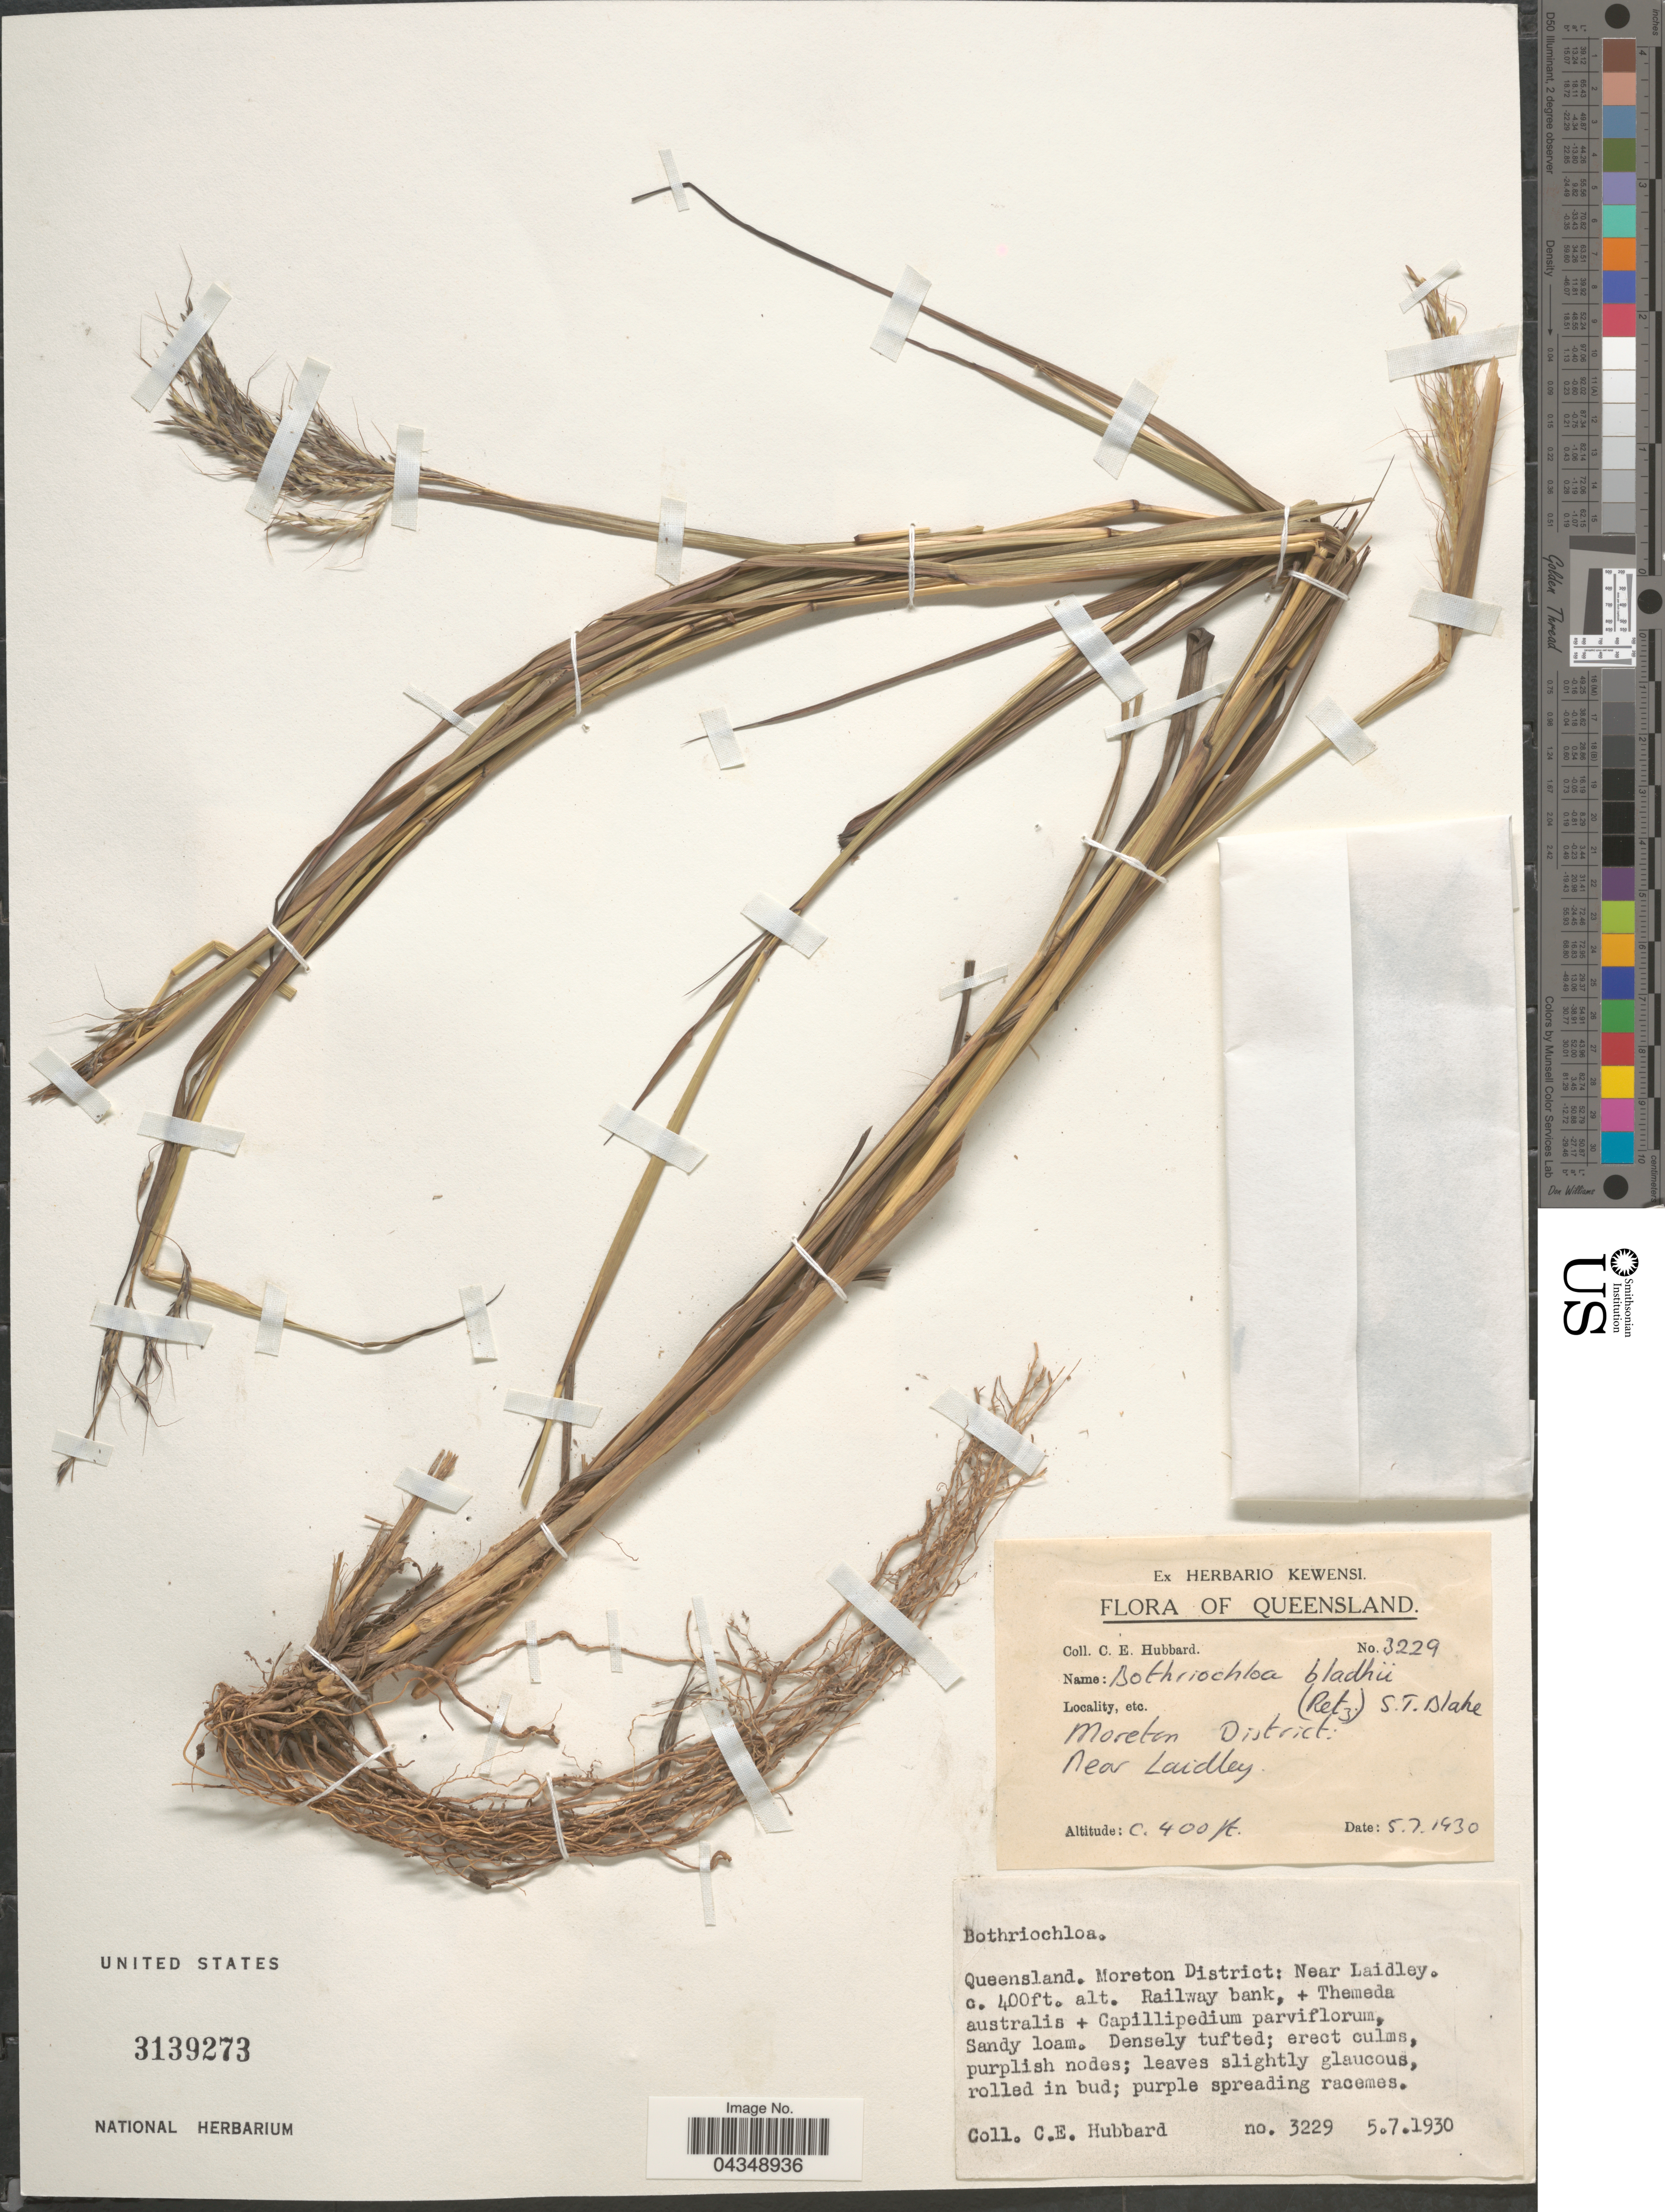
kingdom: Plantae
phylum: Tracheophyta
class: Liliopsida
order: Poales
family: Poaceae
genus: Bothriochloa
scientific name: Bothriochloa bladhii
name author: (Retz.) S.T. Blake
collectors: C. E. Hubbard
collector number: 3229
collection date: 1930-07-05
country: Australia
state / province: Queensland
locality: Moreton District: Near Laidley.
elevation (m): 122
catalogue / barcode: US 3139273